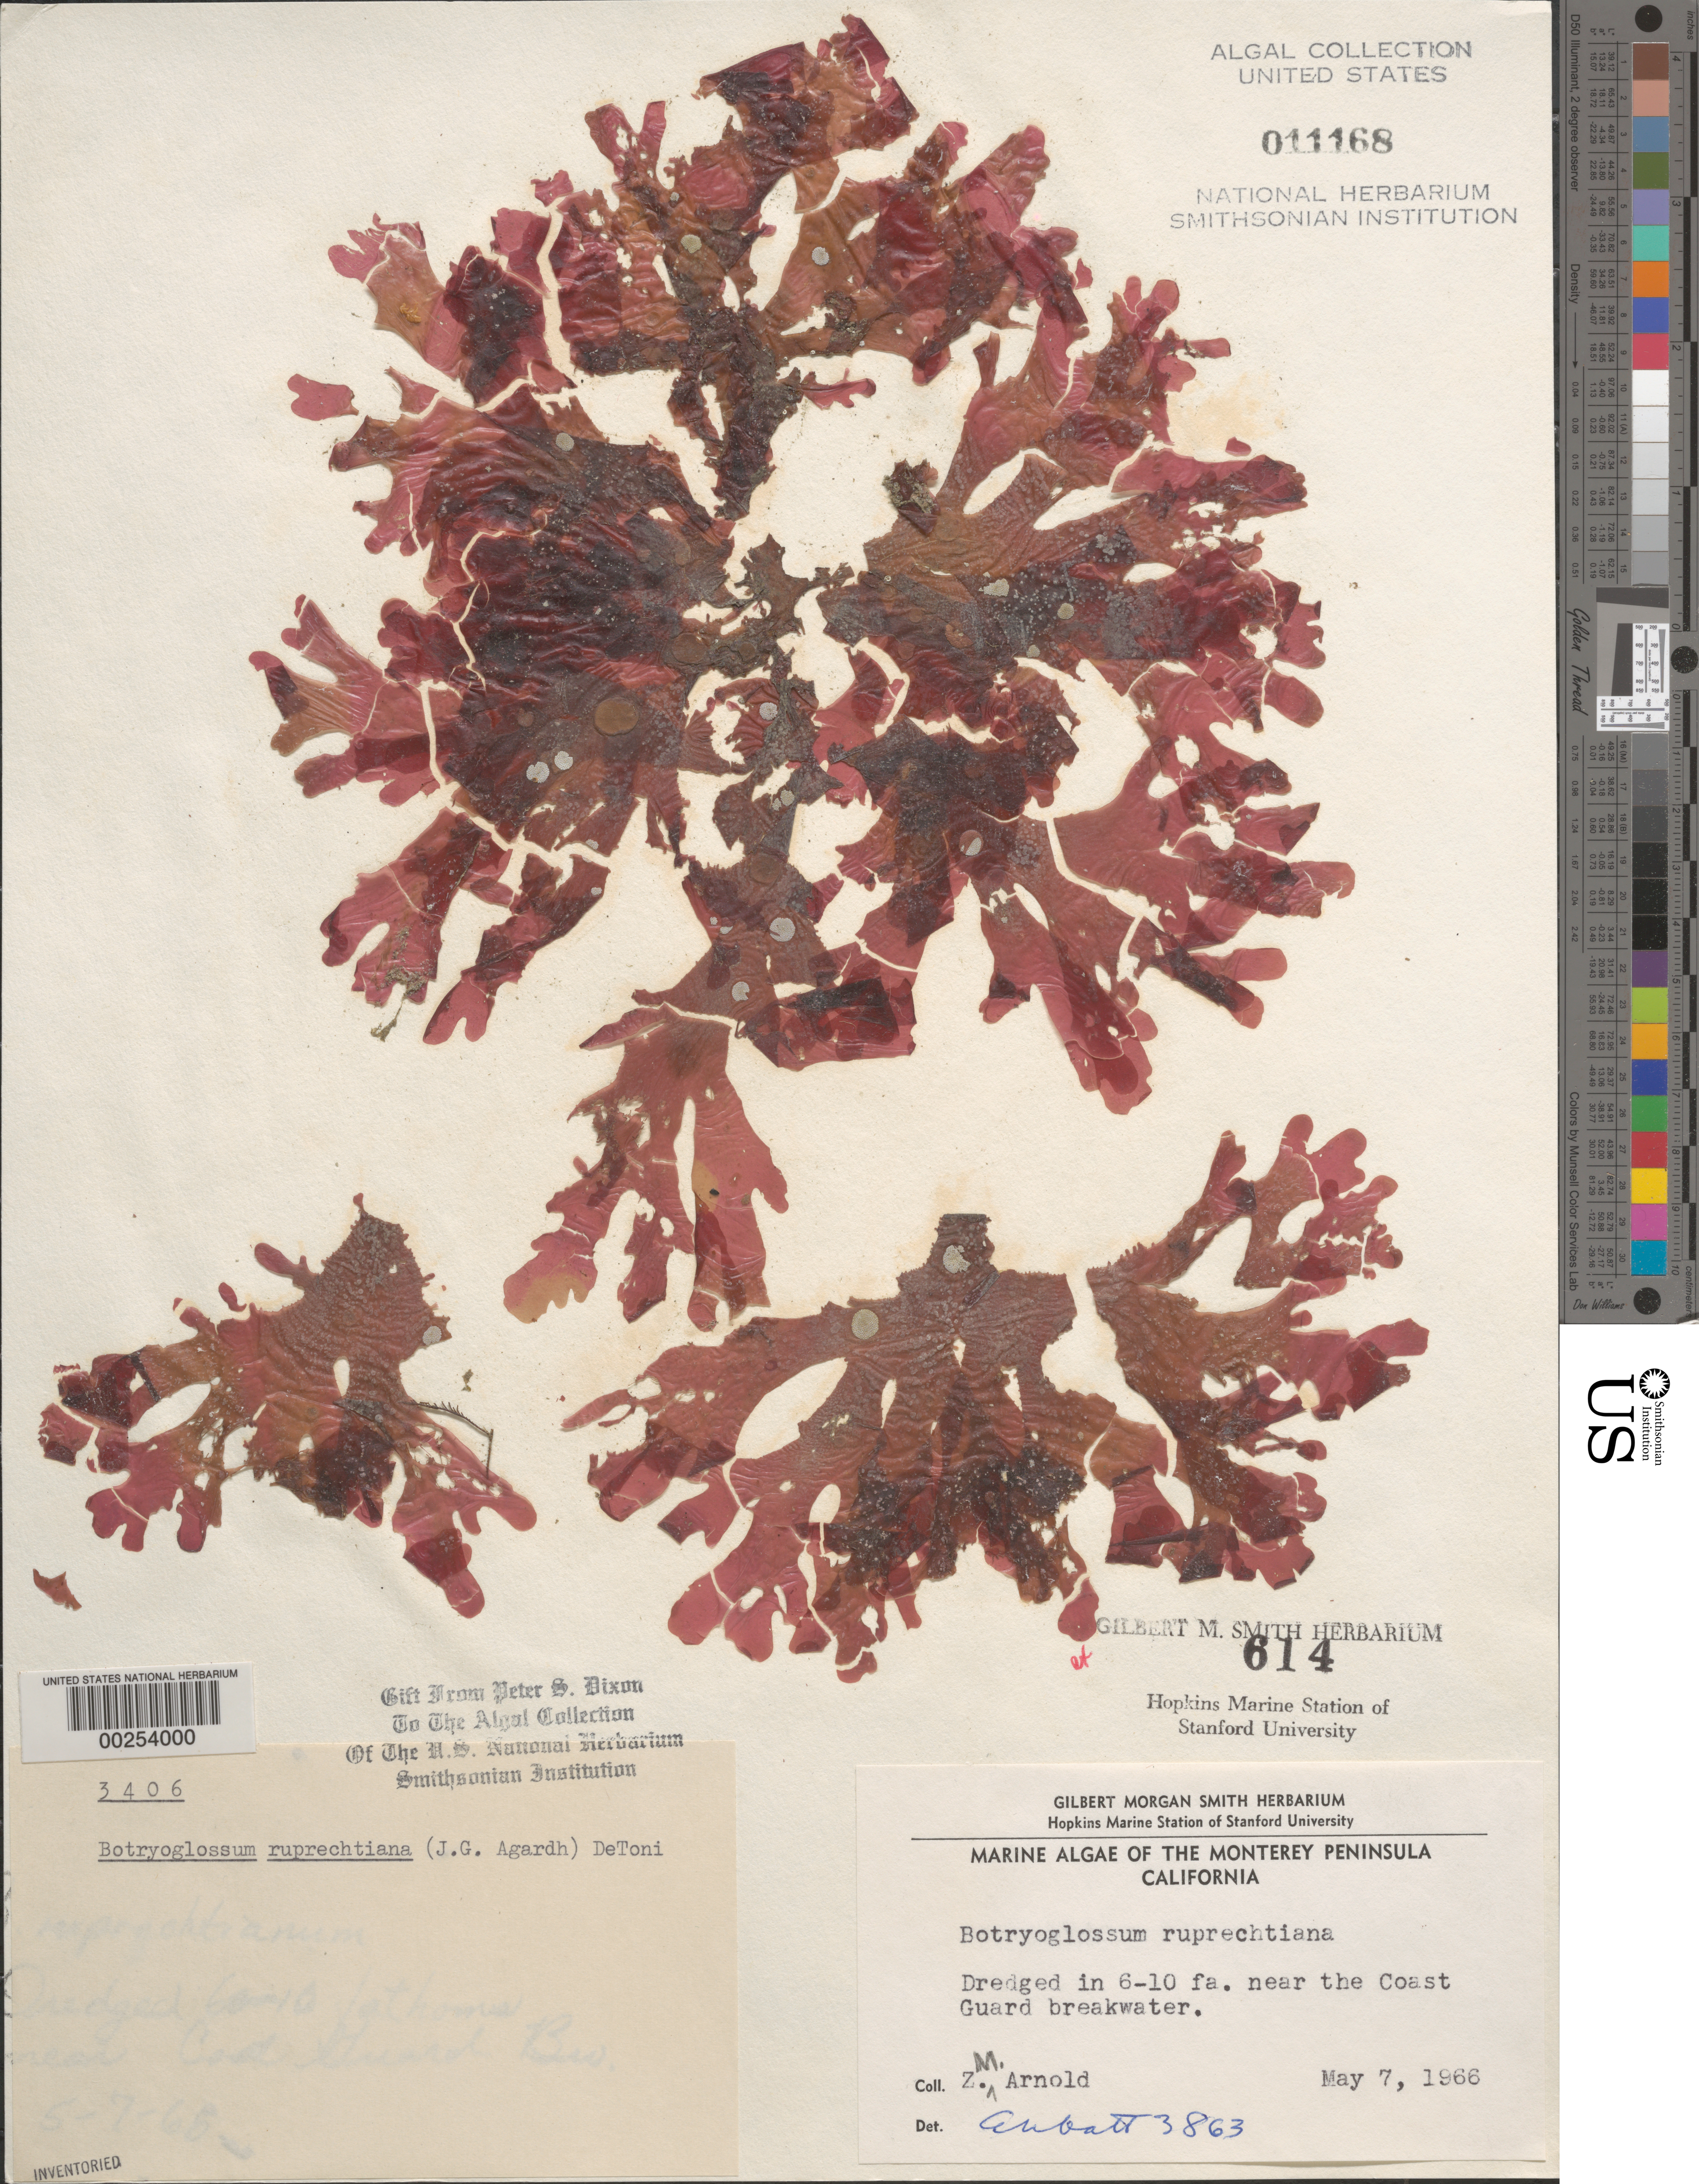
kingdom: Plantae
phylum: Rhodophyta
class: Florideophyceae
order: Ceramiales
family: Delesseriaceae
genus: Cryptopleura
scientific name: Cryptopleura ruprechtiana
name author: (J. Agardh) Kylin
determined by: Algae name updating Project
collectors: Z. M. Arnold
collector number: IAA 3863 & PSD 3406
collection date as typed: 07 May 1966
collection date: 1966-05-07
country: United States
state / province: California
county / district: Monterey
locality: Monterey, near Coast Guard breakwater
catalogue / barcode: US 11168